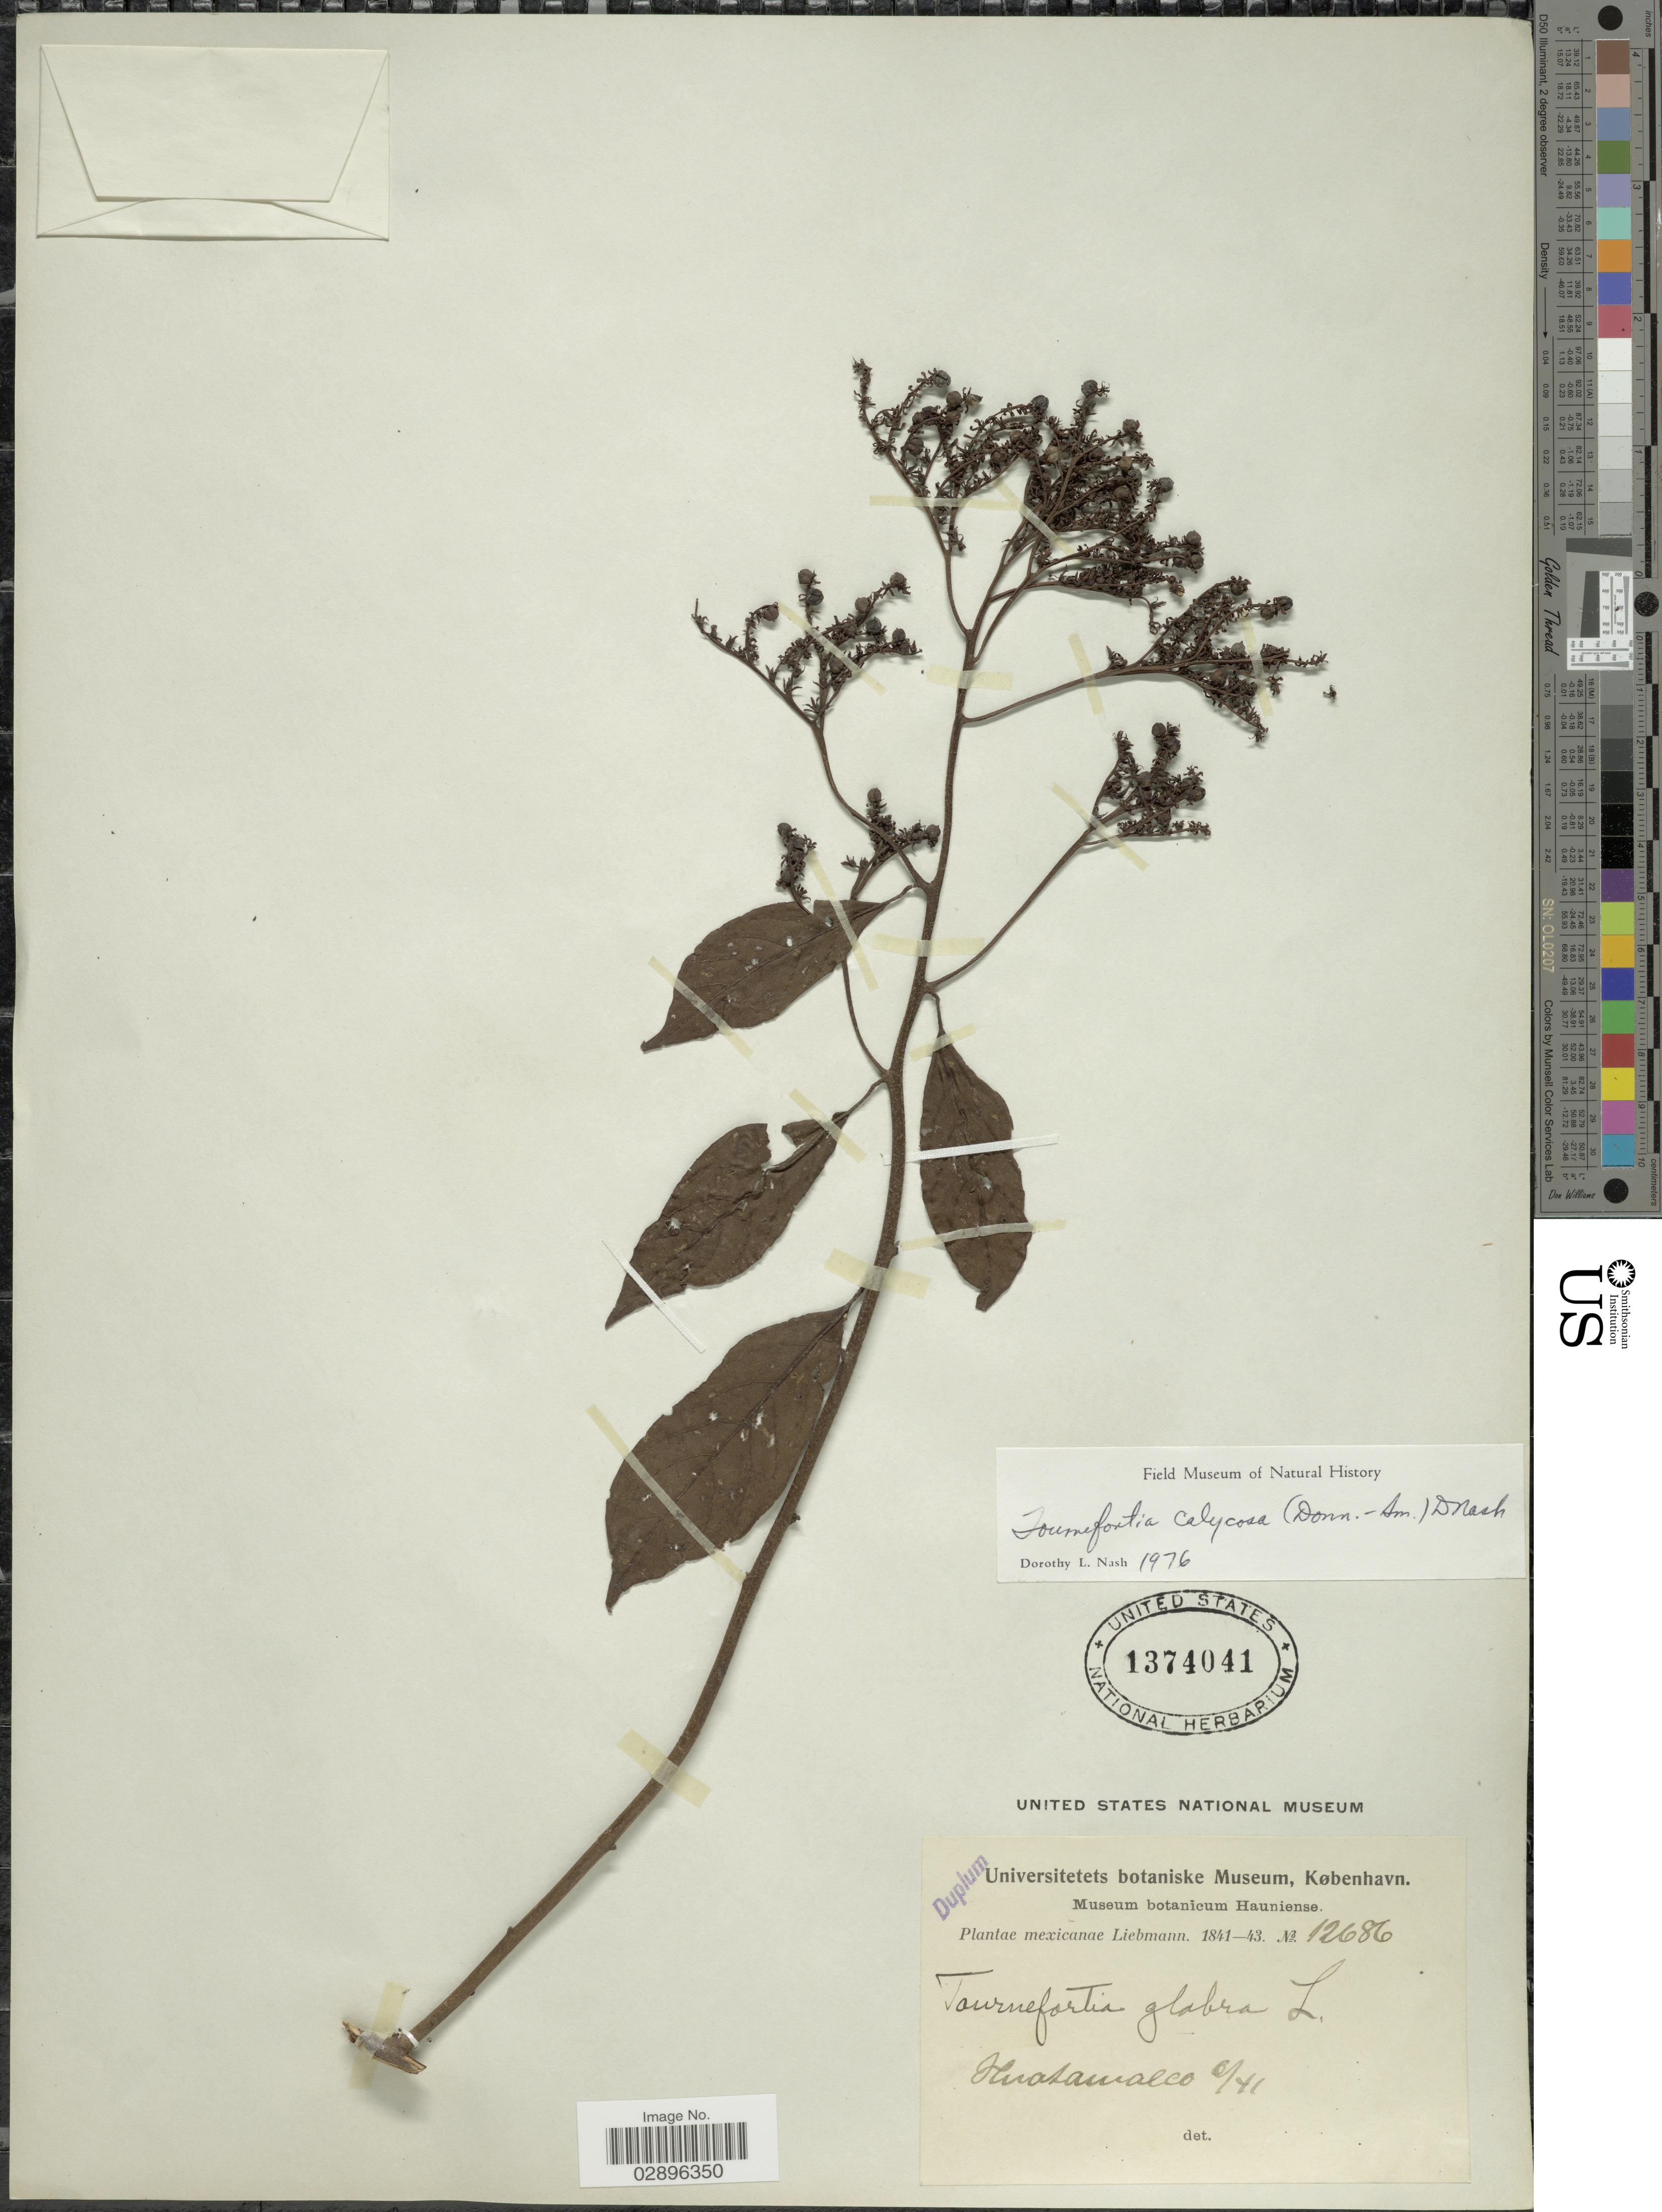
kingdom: Plantae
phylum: Tracheophyta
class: Magnoliopsida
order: Boraginales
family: Heliotropiaceae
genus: Tournefortia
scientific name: Tournefortia calycosa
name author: (Donn. Sm.) D.L. Nash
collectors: Liebmann, --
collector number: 12686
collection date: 1841-06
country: Mexico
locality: Huatamalco.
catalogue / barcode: US 1374041